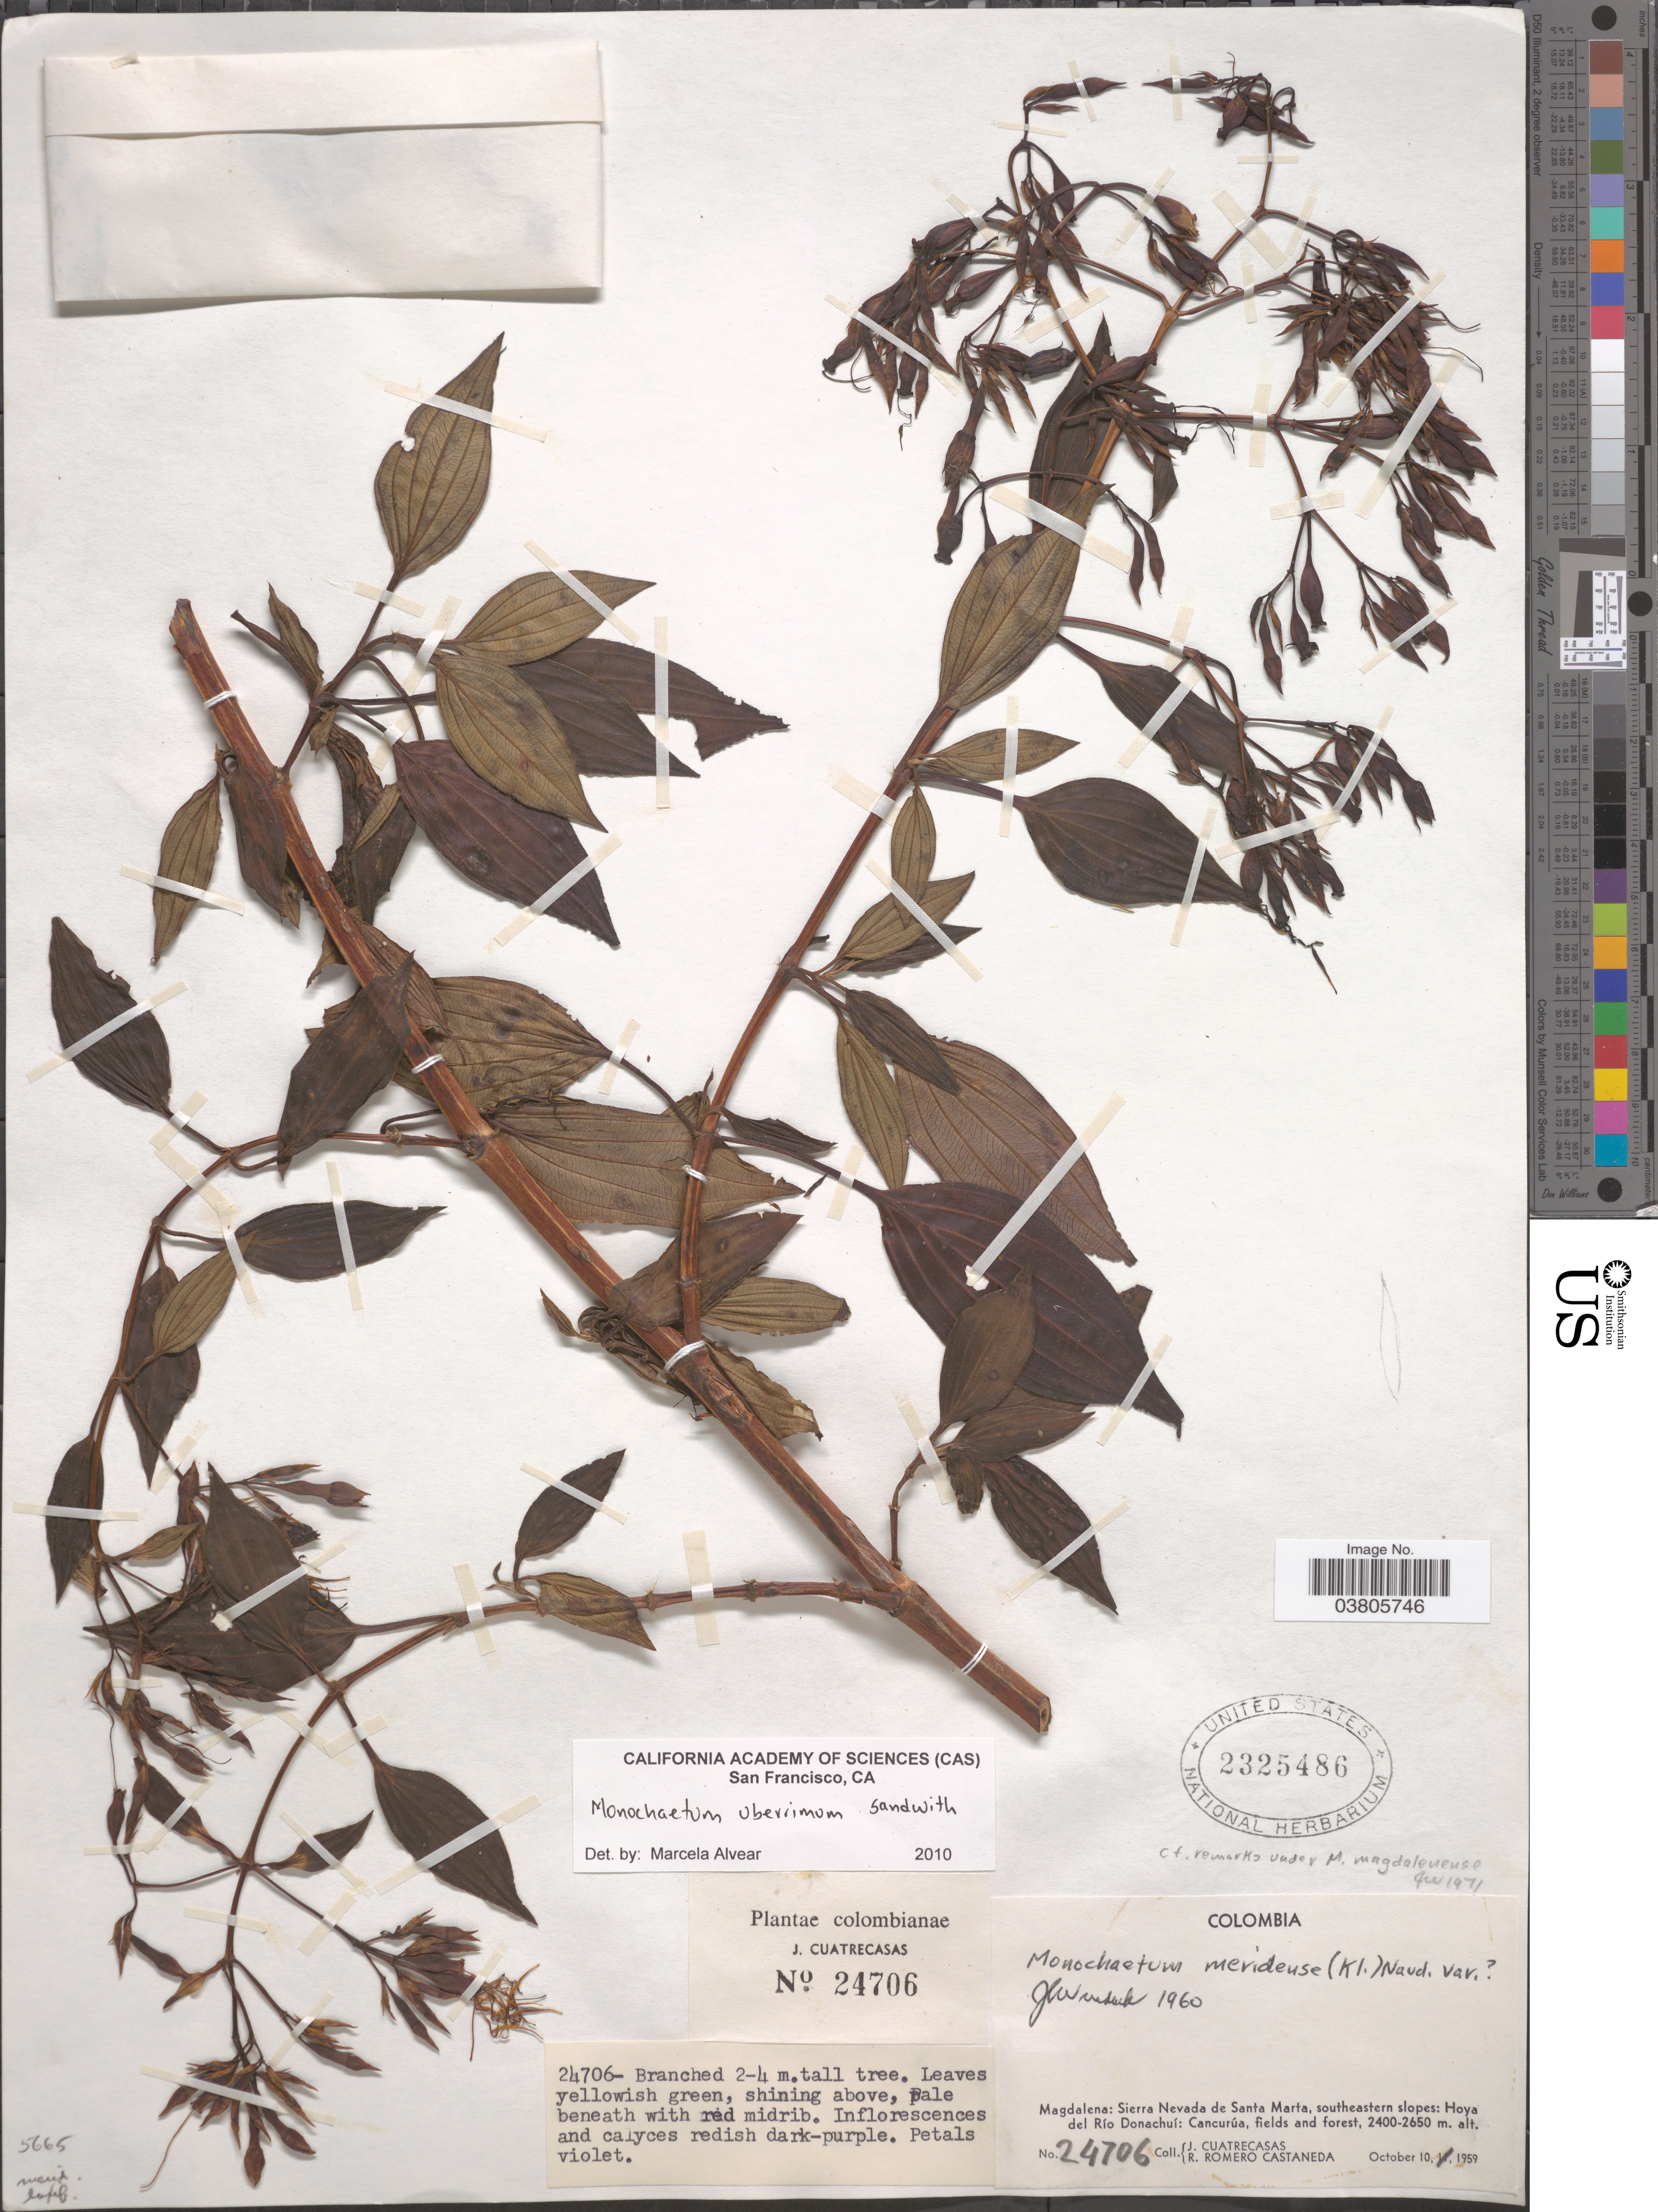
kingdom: Plantae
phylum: Tracheophyta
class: Magnoliopsida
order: Myrtales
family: Melastomataceae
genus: Monochaetum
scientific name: Monochaetum uberrimum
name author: Sandwith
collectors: J. Cuatrecasas & R. Romero Castañeda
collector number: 24706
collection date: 1959-10-10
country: Colombia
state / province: Magdalena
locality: Sierra Nevada de Santa Marta, southeastern slopes: Hoya del río Donachuí.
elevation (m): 2400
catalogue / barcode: US 2325486